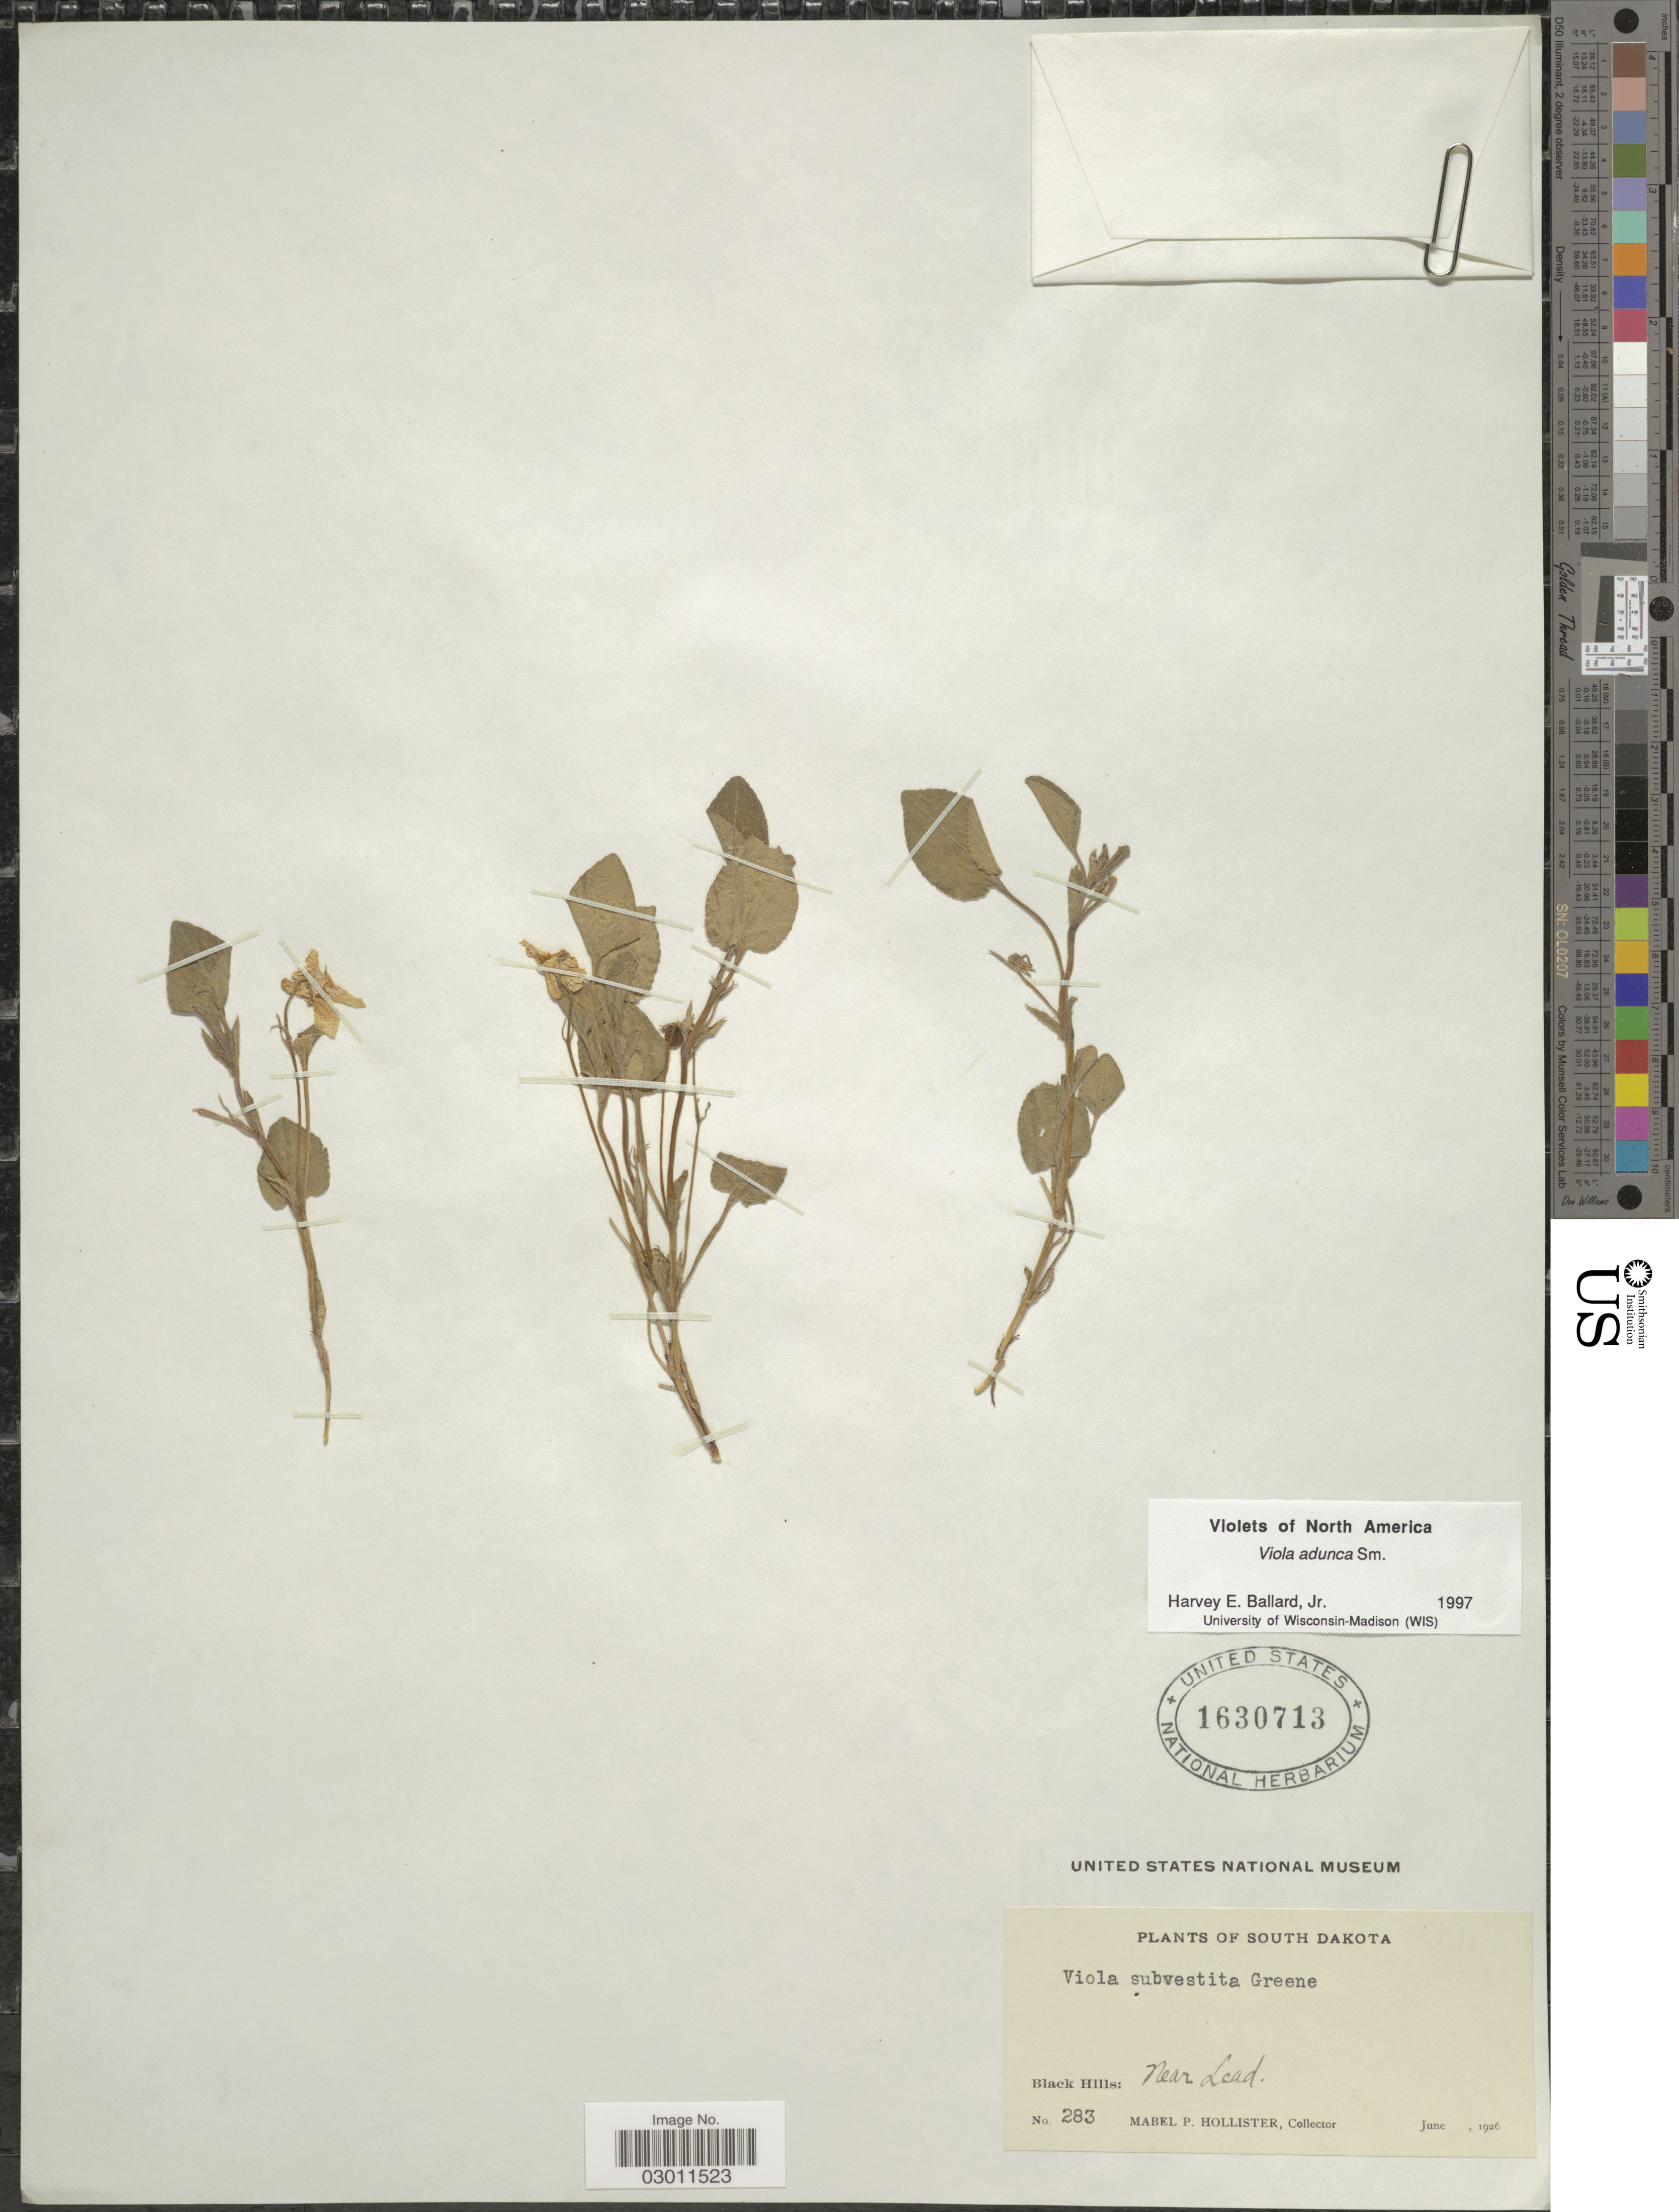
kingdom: Plantae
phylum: Tracheophyta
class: Magnoliopsida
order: Malpighiales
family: Violaceae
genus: Viola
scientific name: Viola adunca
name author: Sm.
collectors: M. Hollister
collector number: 283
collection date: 1926-06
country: United States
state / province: South Dakota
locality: Black Hills: Near Lead.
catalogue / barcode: US 1630713